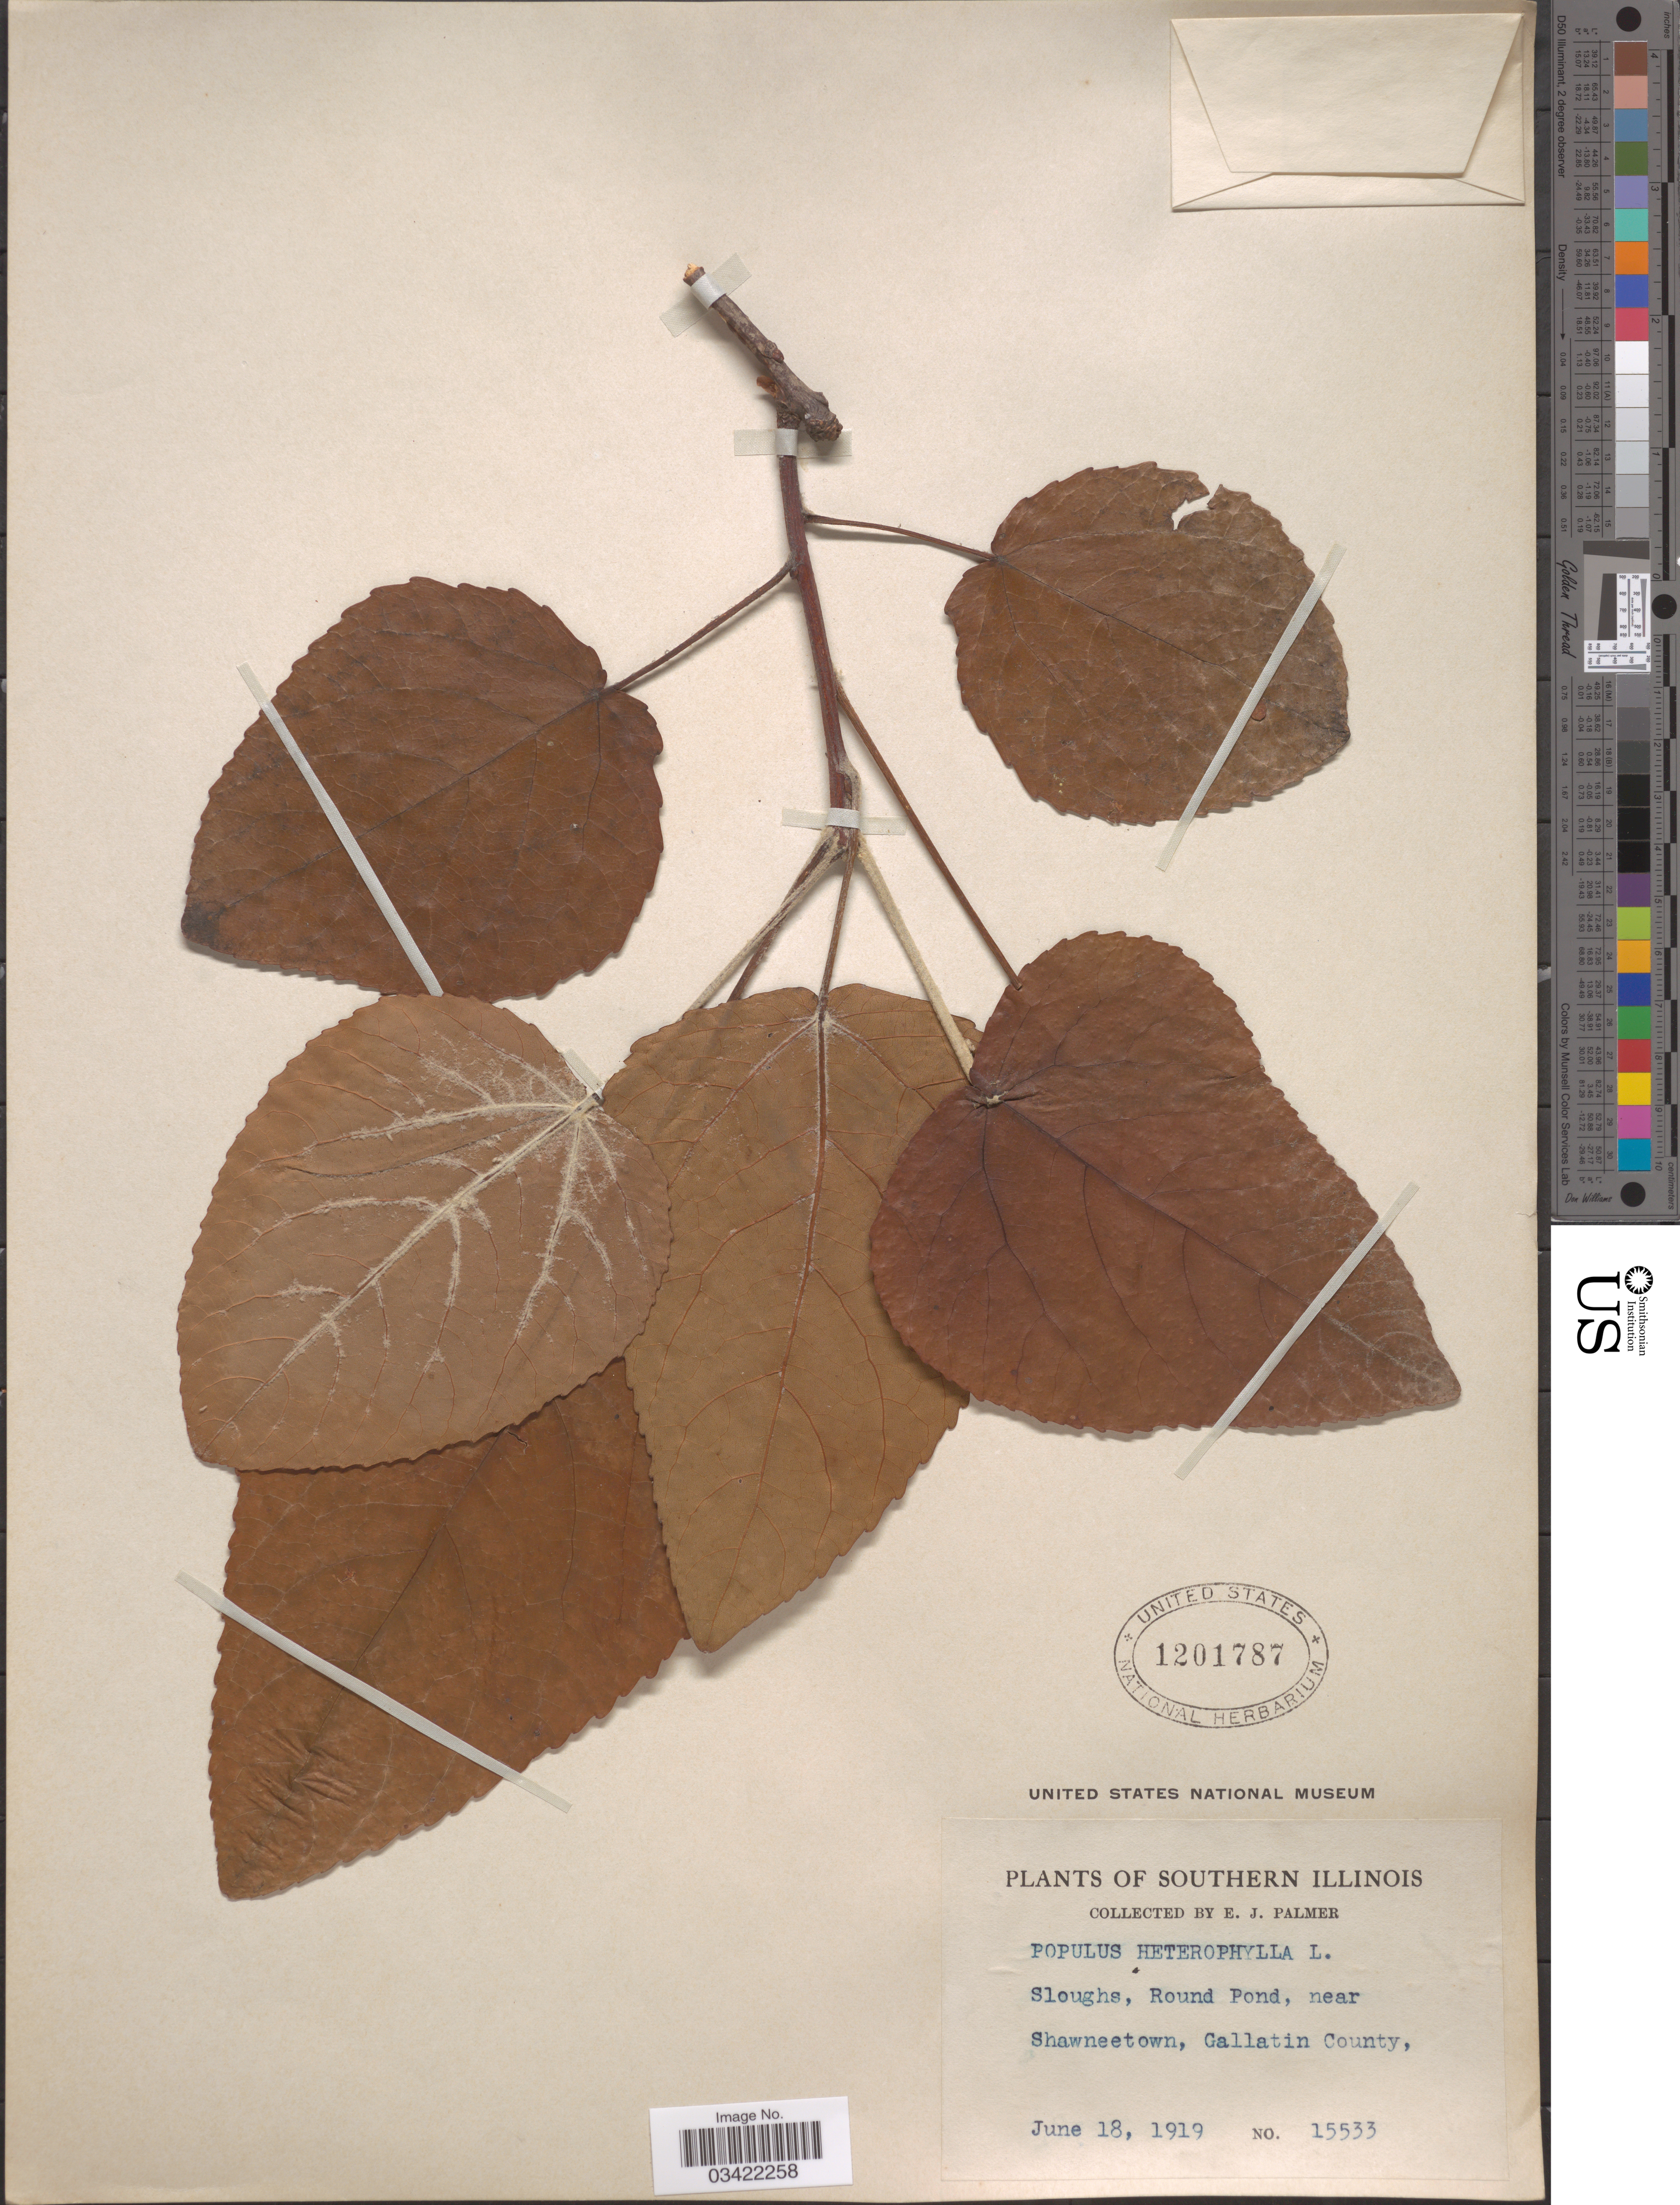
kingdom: Plantae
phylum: Tracheophyta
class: Magnoliopsida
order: Malpighiales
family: Salicaceae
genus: Populus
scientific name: Populus heterophylla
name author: L.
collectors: E. J. Palmer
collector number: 15533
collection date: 1919-06-18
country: United States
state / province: Illinois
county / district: Gallatin Co.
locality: Sloughs, Round Pond, near Shawneetown.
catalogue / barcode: US 1201787